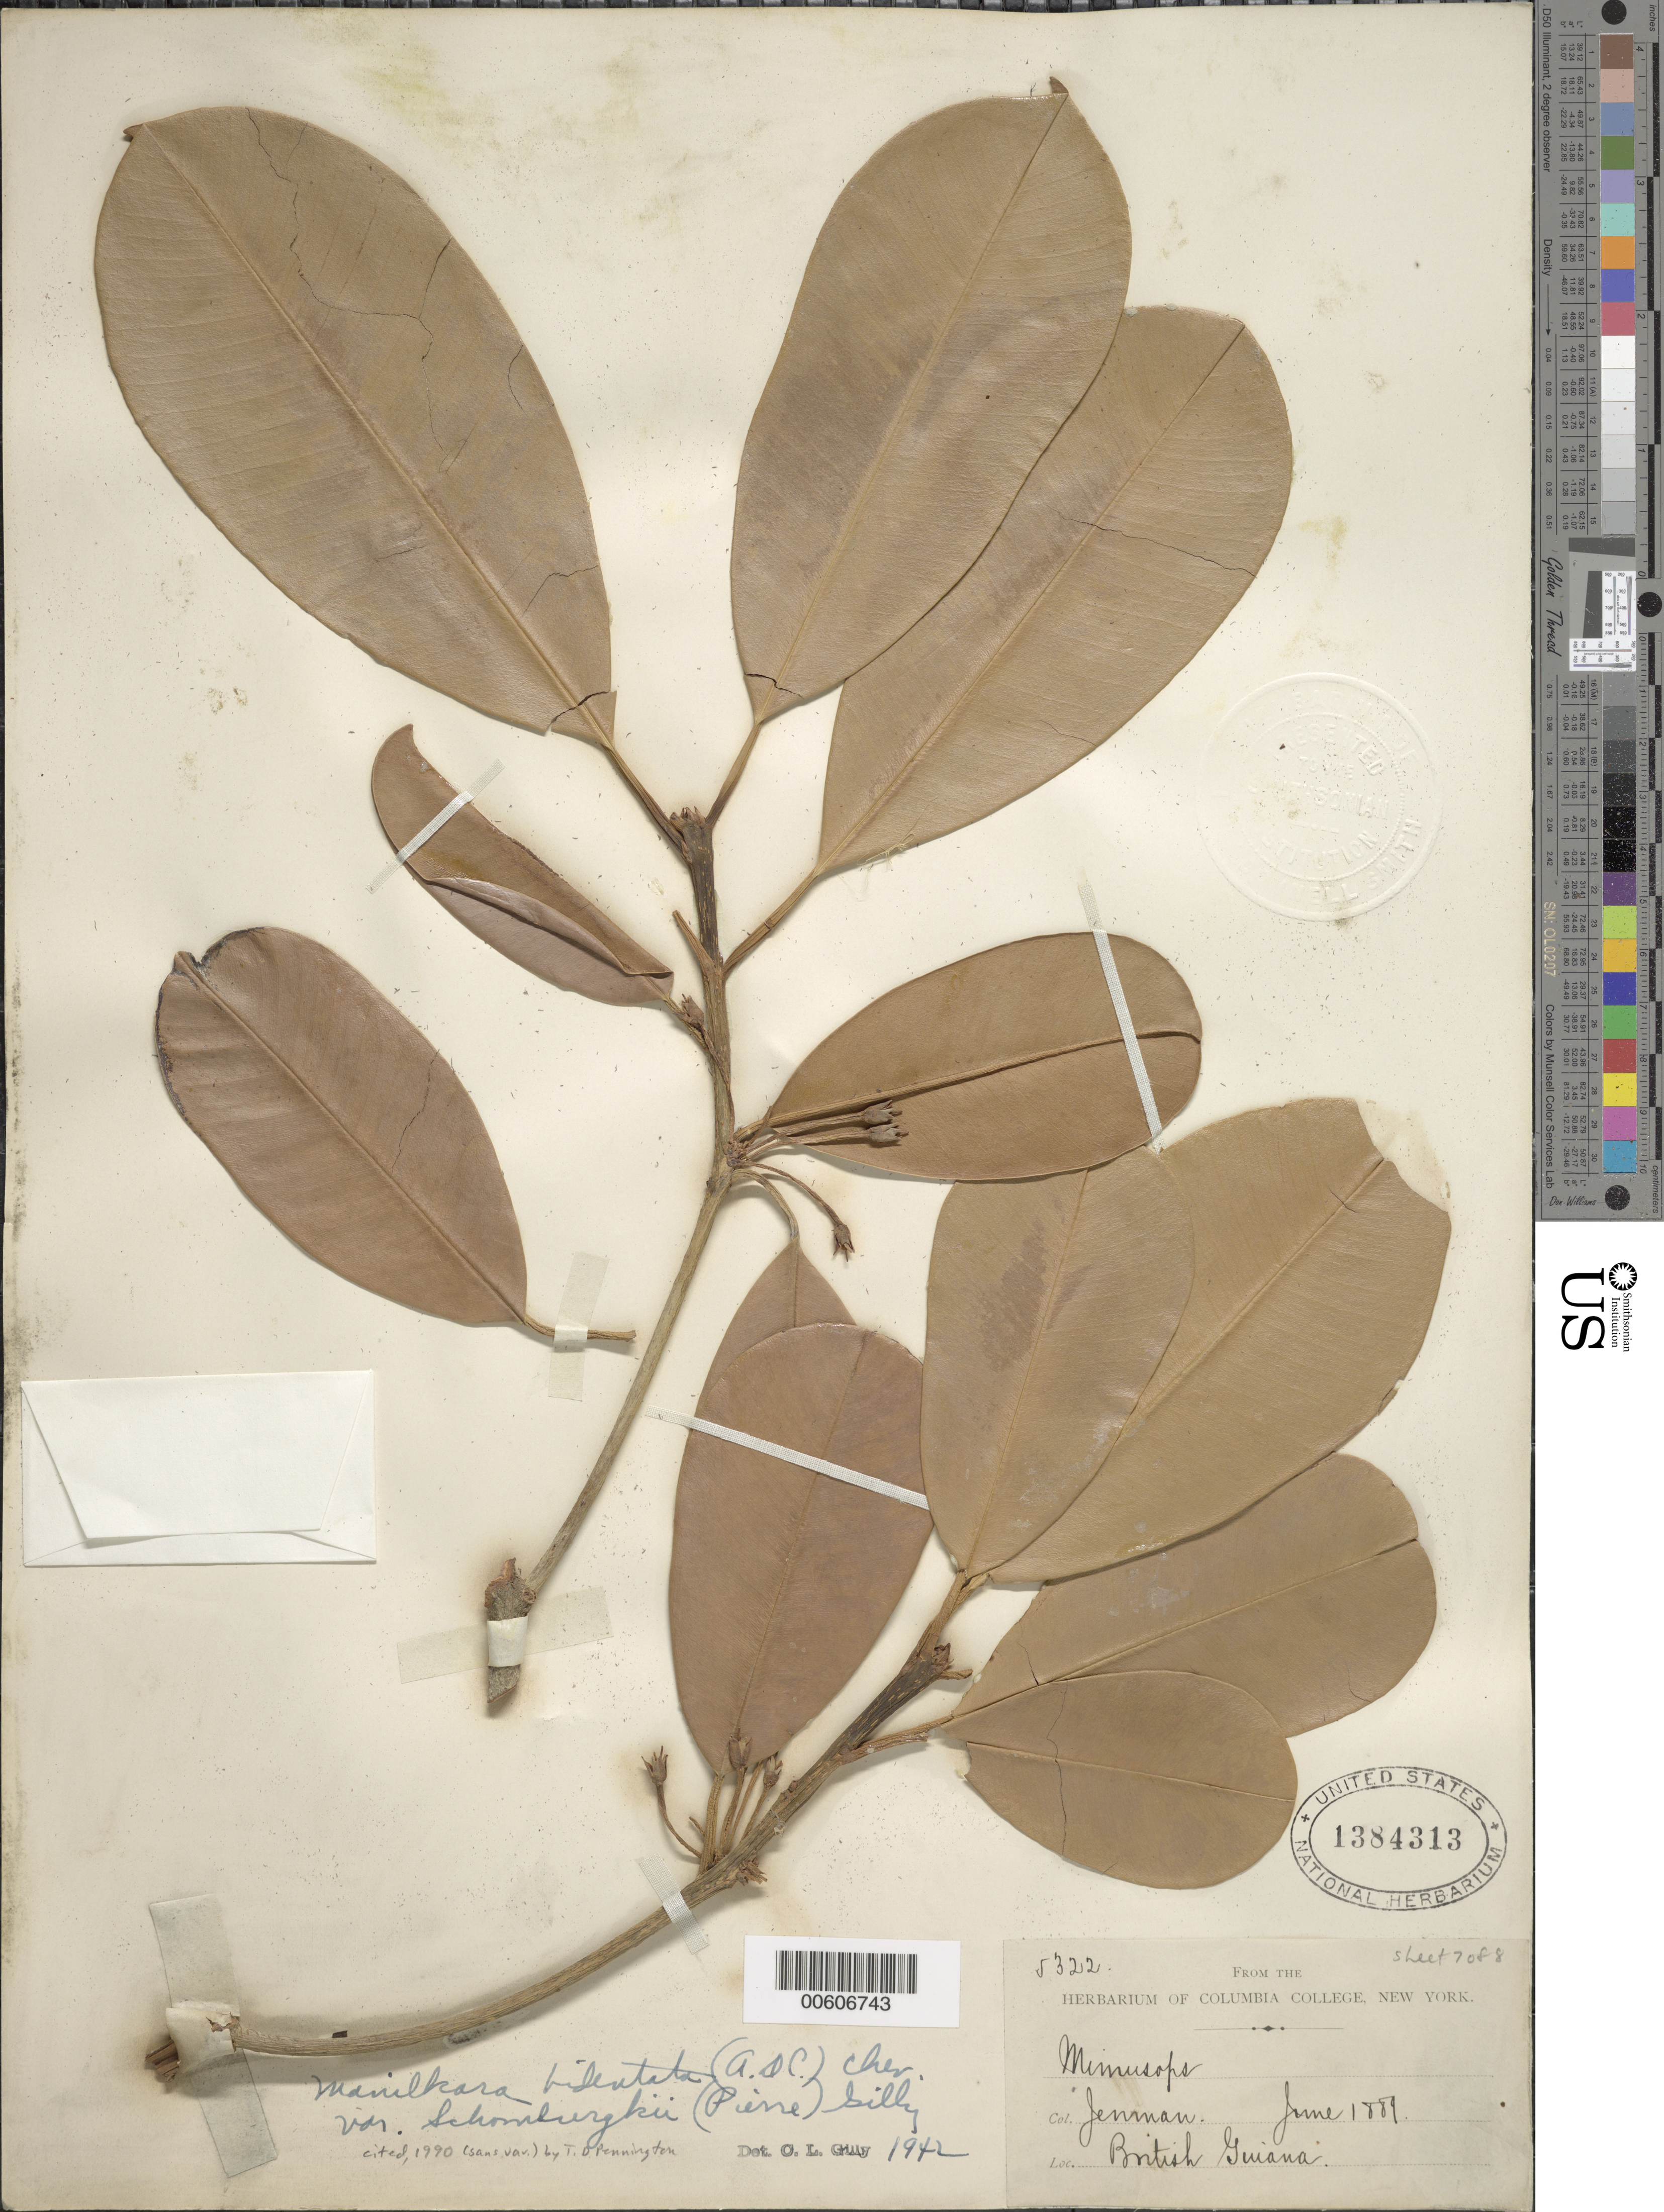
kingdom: Plantae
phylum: Tracheophyta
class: Magnoliopsida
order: Ericales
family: Sapotaceae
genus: Manilkara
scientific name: Manilkara bidentata subsp. bidentata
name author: (A. DC.) A. Chev.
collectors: -. Jenman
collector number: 5322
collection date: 1889-06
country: Guyana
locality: British Guiana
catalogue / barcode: US 1384313